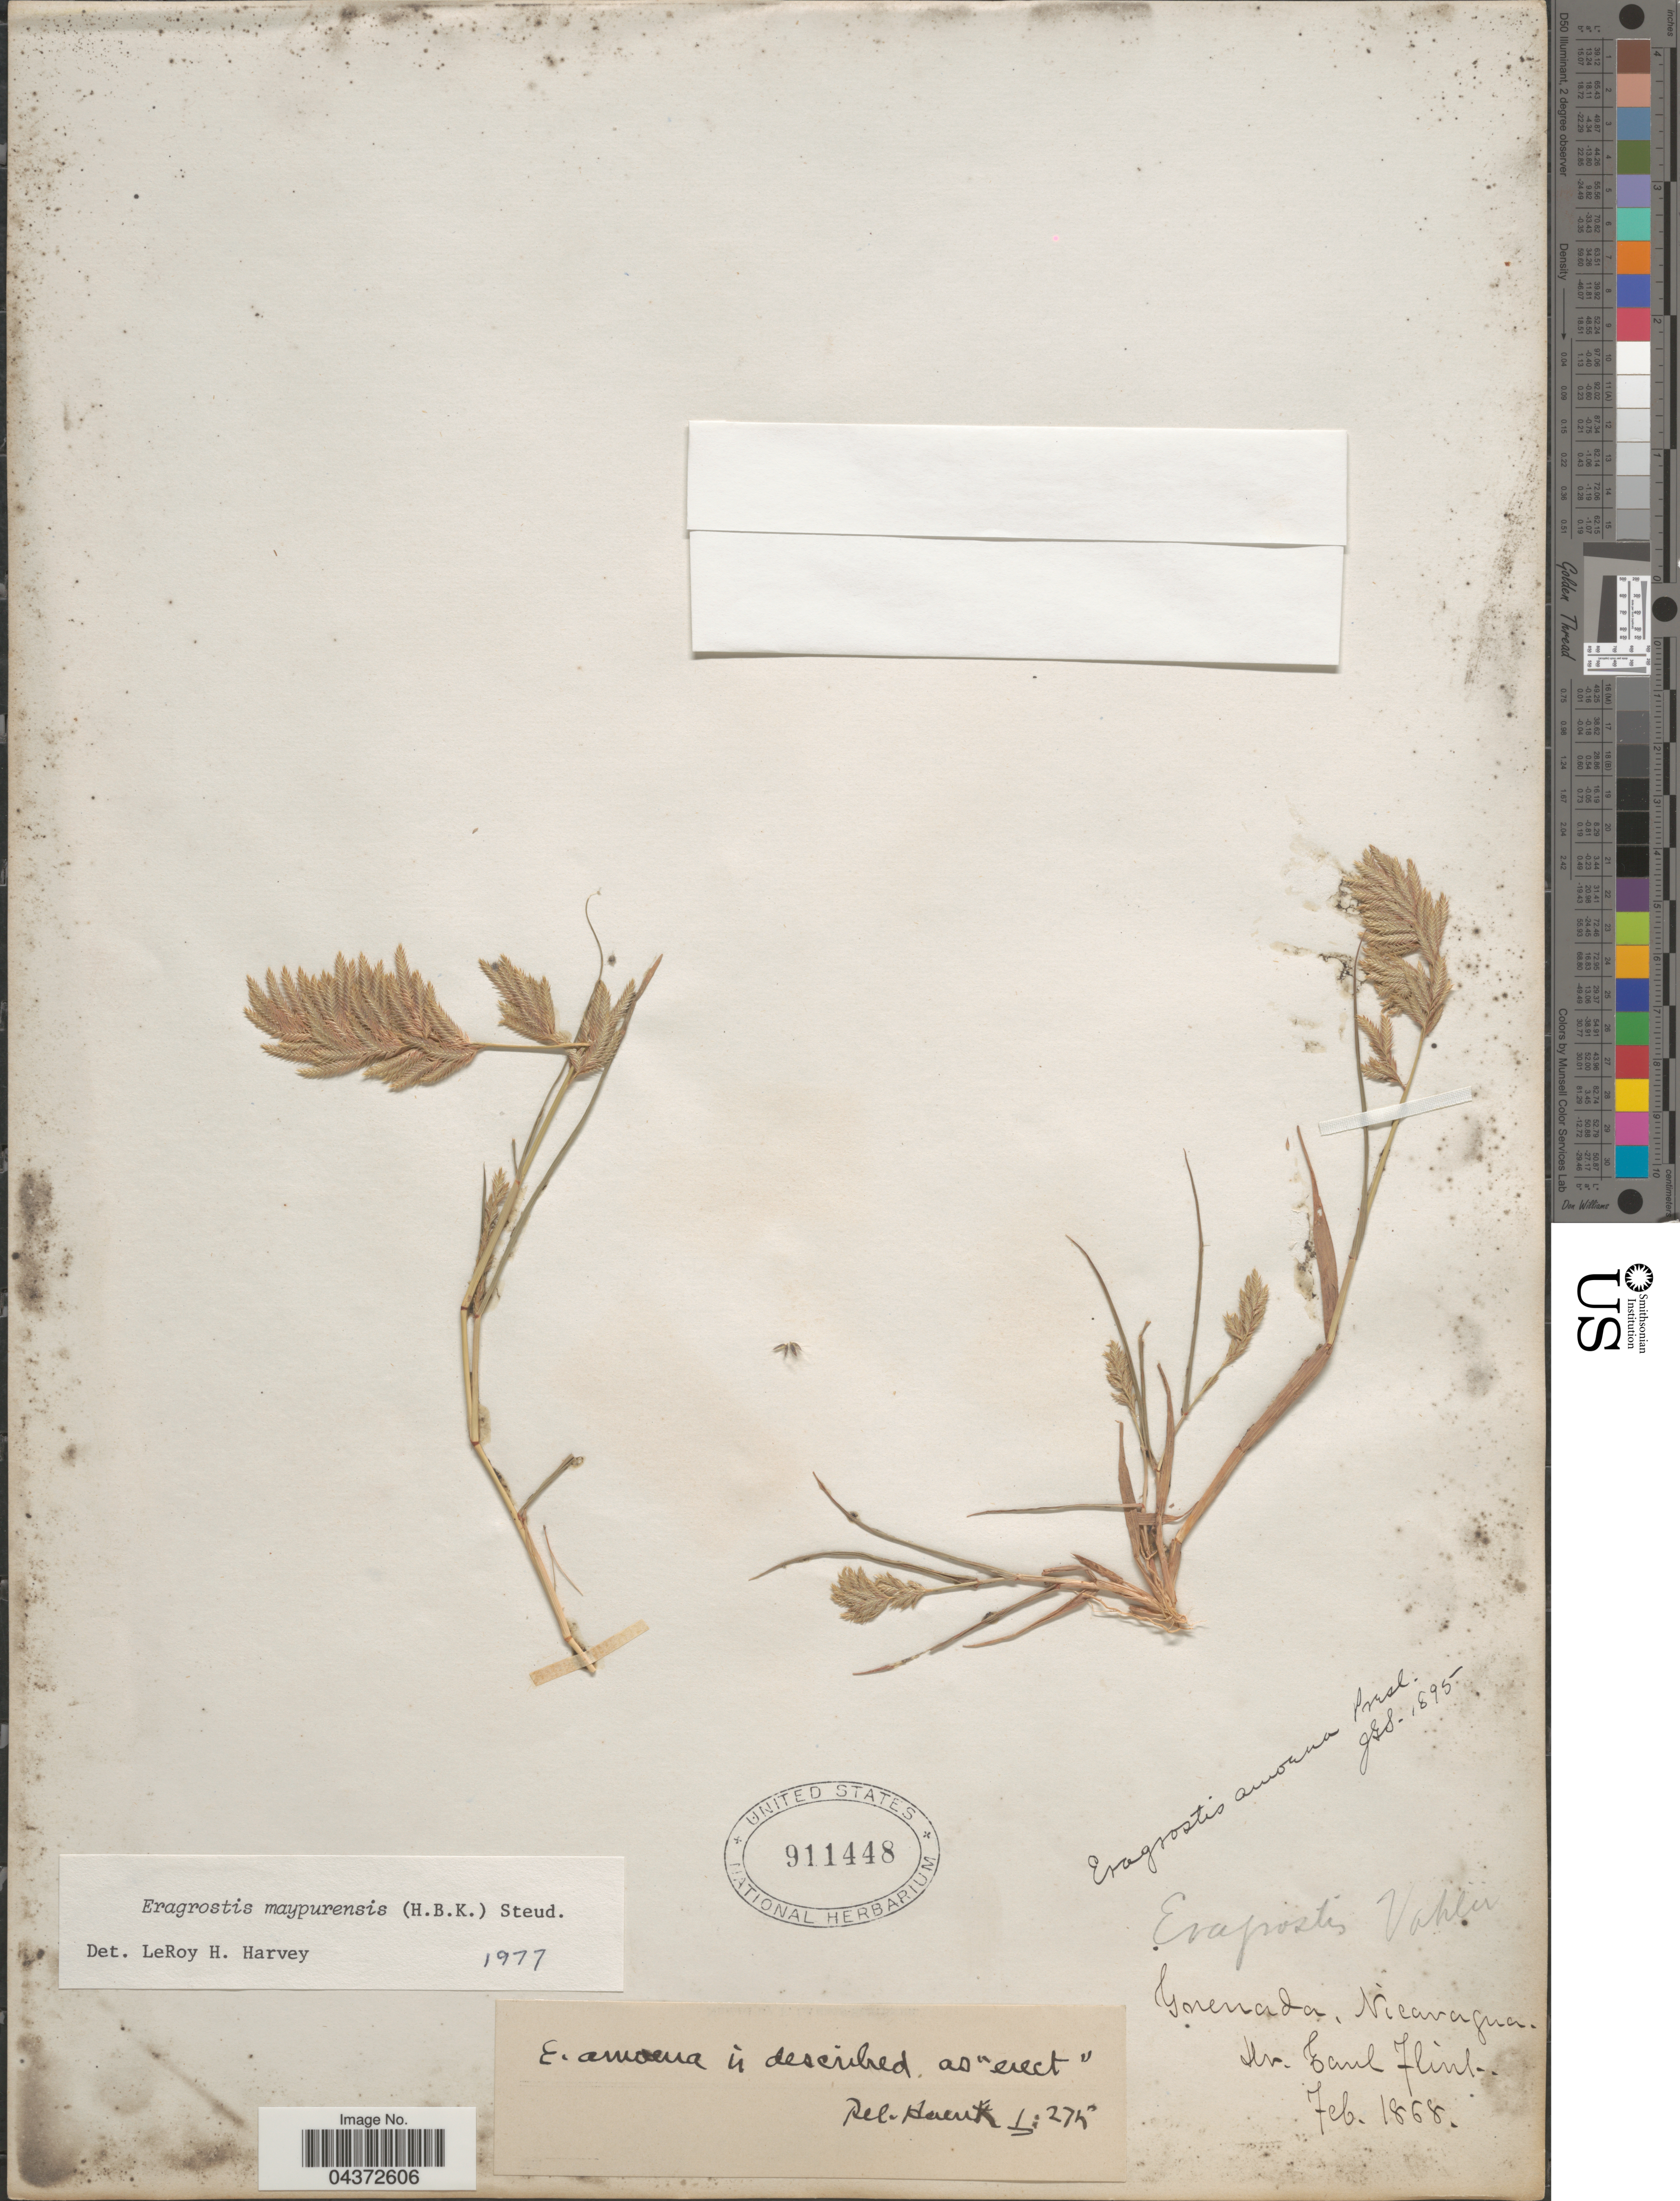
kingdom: Plantae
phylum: Tracheophyta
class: Liliopsida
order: Poales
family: Poaceae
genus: Eragrostis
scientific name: Eragrostis maypurensis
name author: (Kunth) Steud.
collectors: E. Flint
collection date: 1868-02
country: Nicaragua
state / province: Granada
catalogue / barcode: US 911448